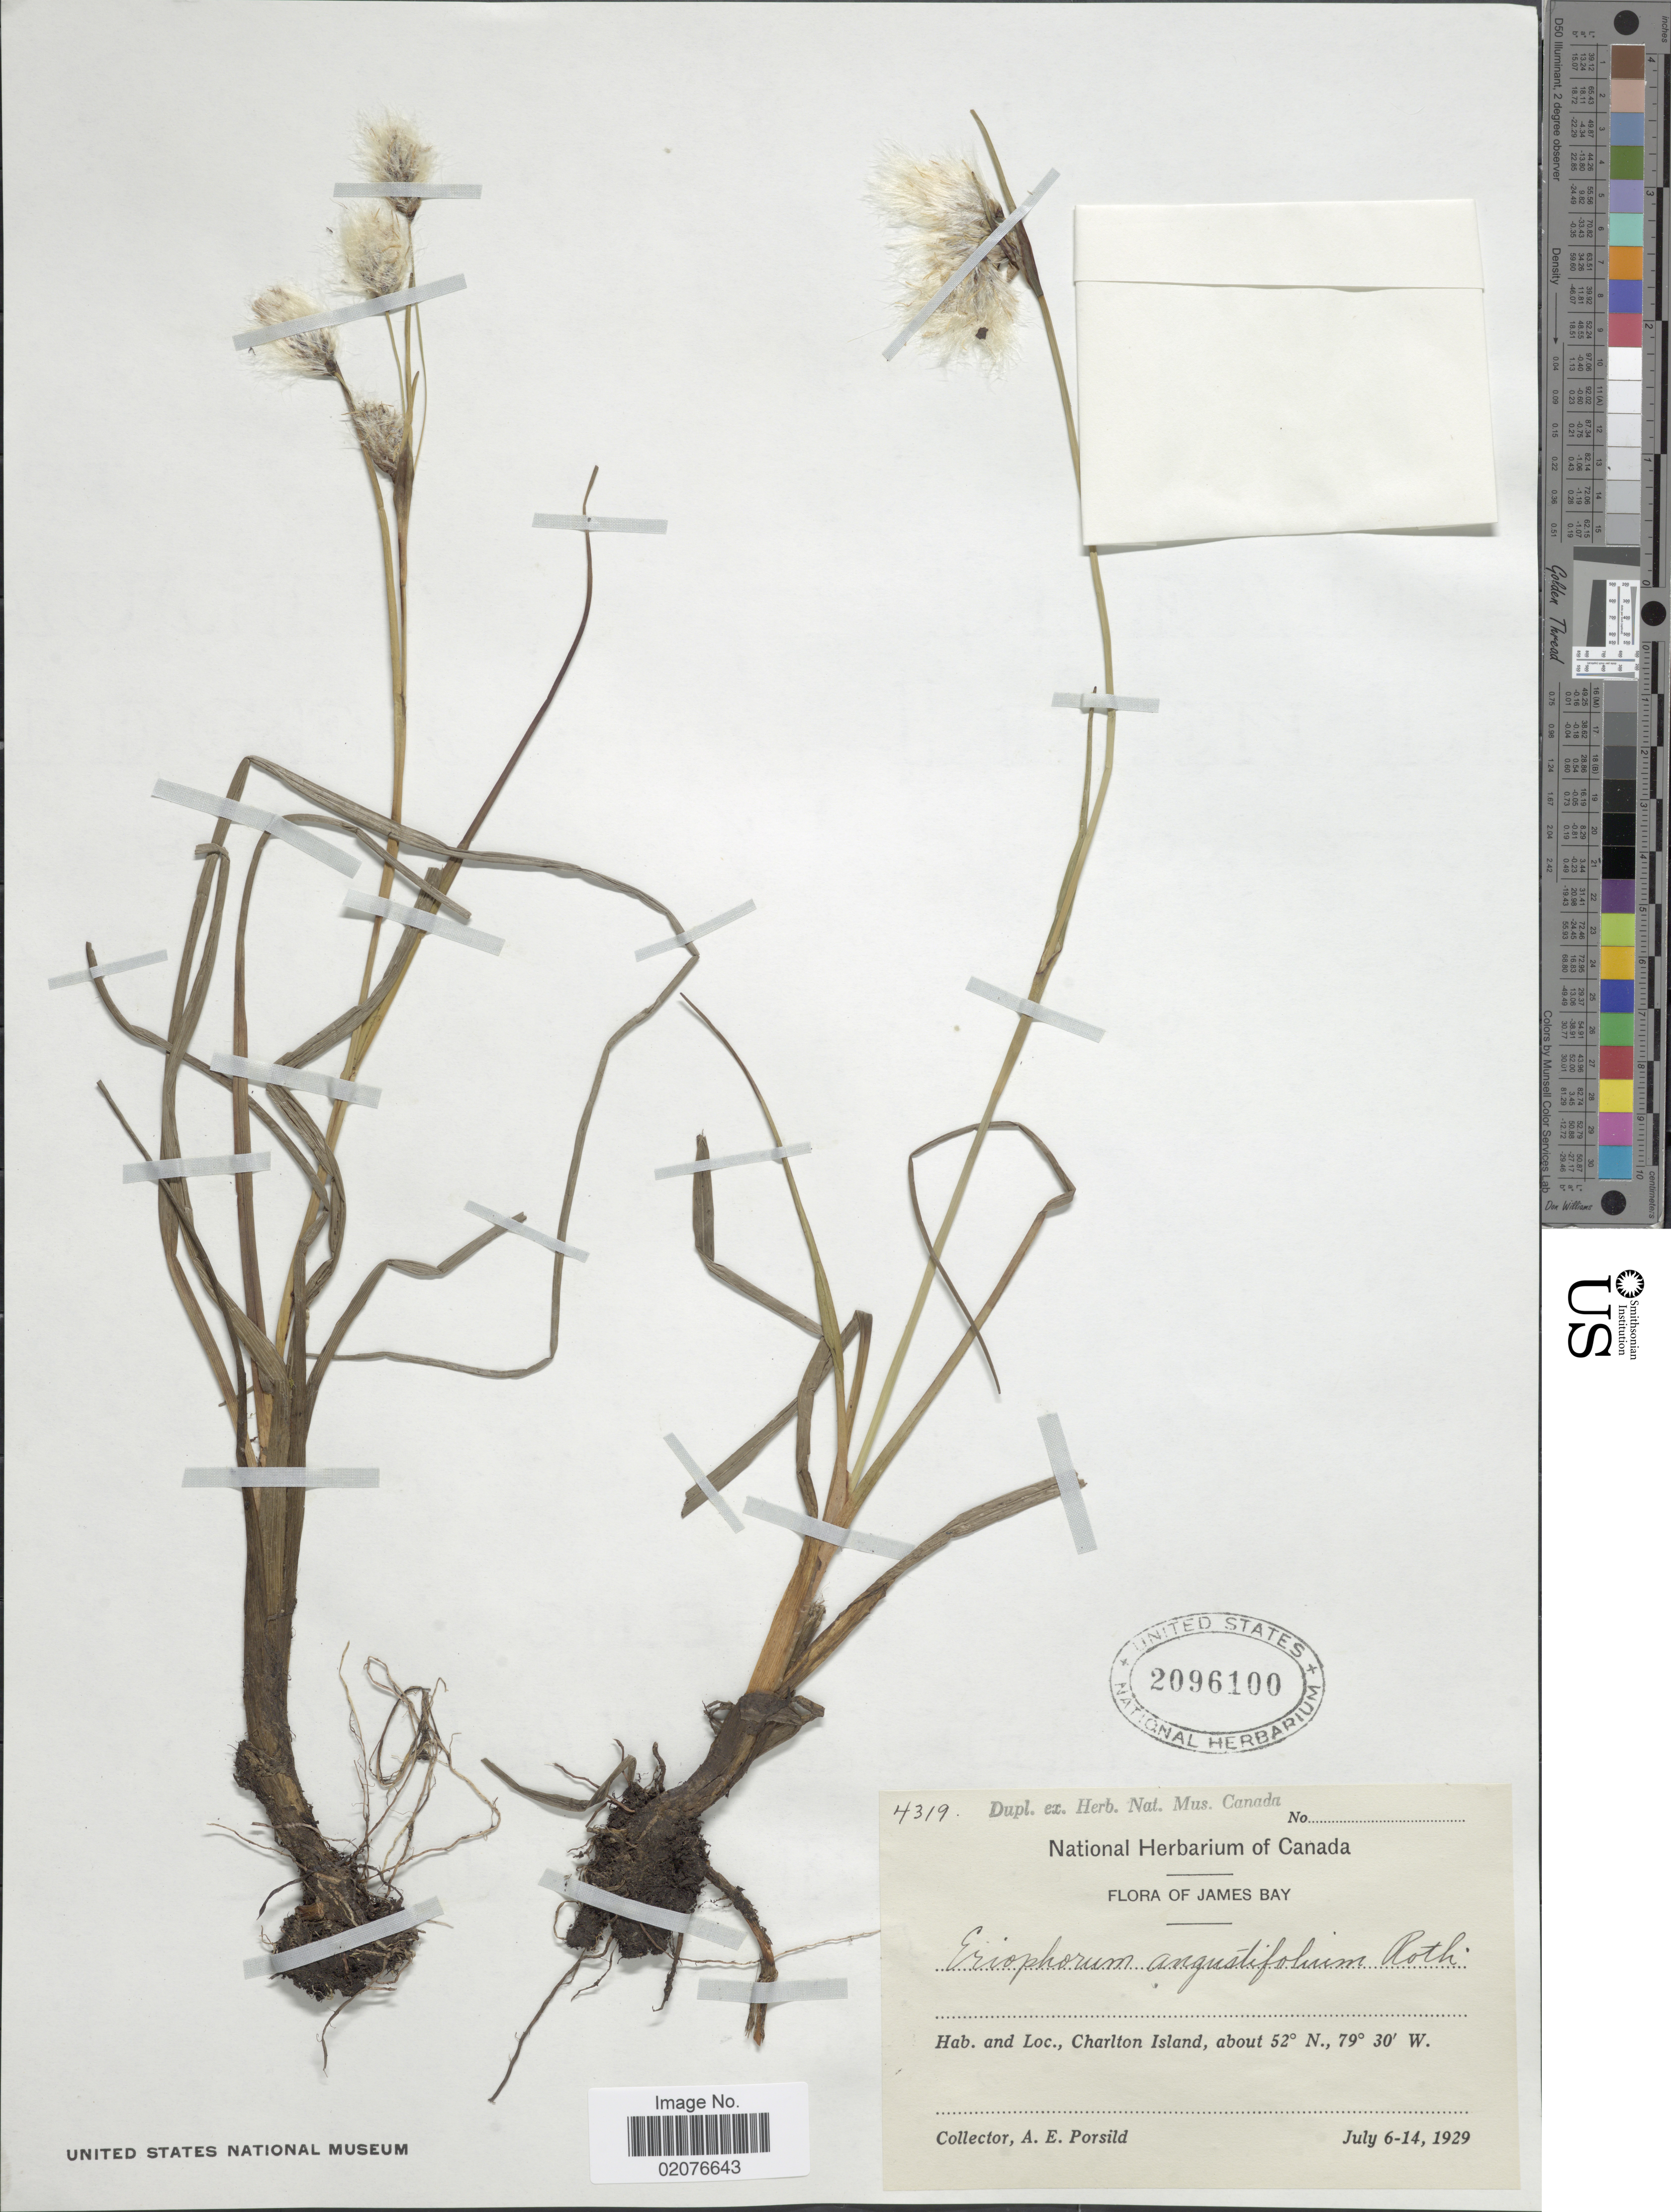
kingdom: Plantae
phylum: Tracheophyta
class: Liliopsida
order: Poales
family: Cyperaceae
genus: Eriophorum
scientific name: Eriophorum angustifolium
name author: Honck.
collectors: A. E. Porsild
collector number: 4319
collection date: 1929-07-06/1929-07-14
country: Canada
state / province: British Columbia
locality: James Bay, Charlton Island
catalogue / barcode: US 2096100